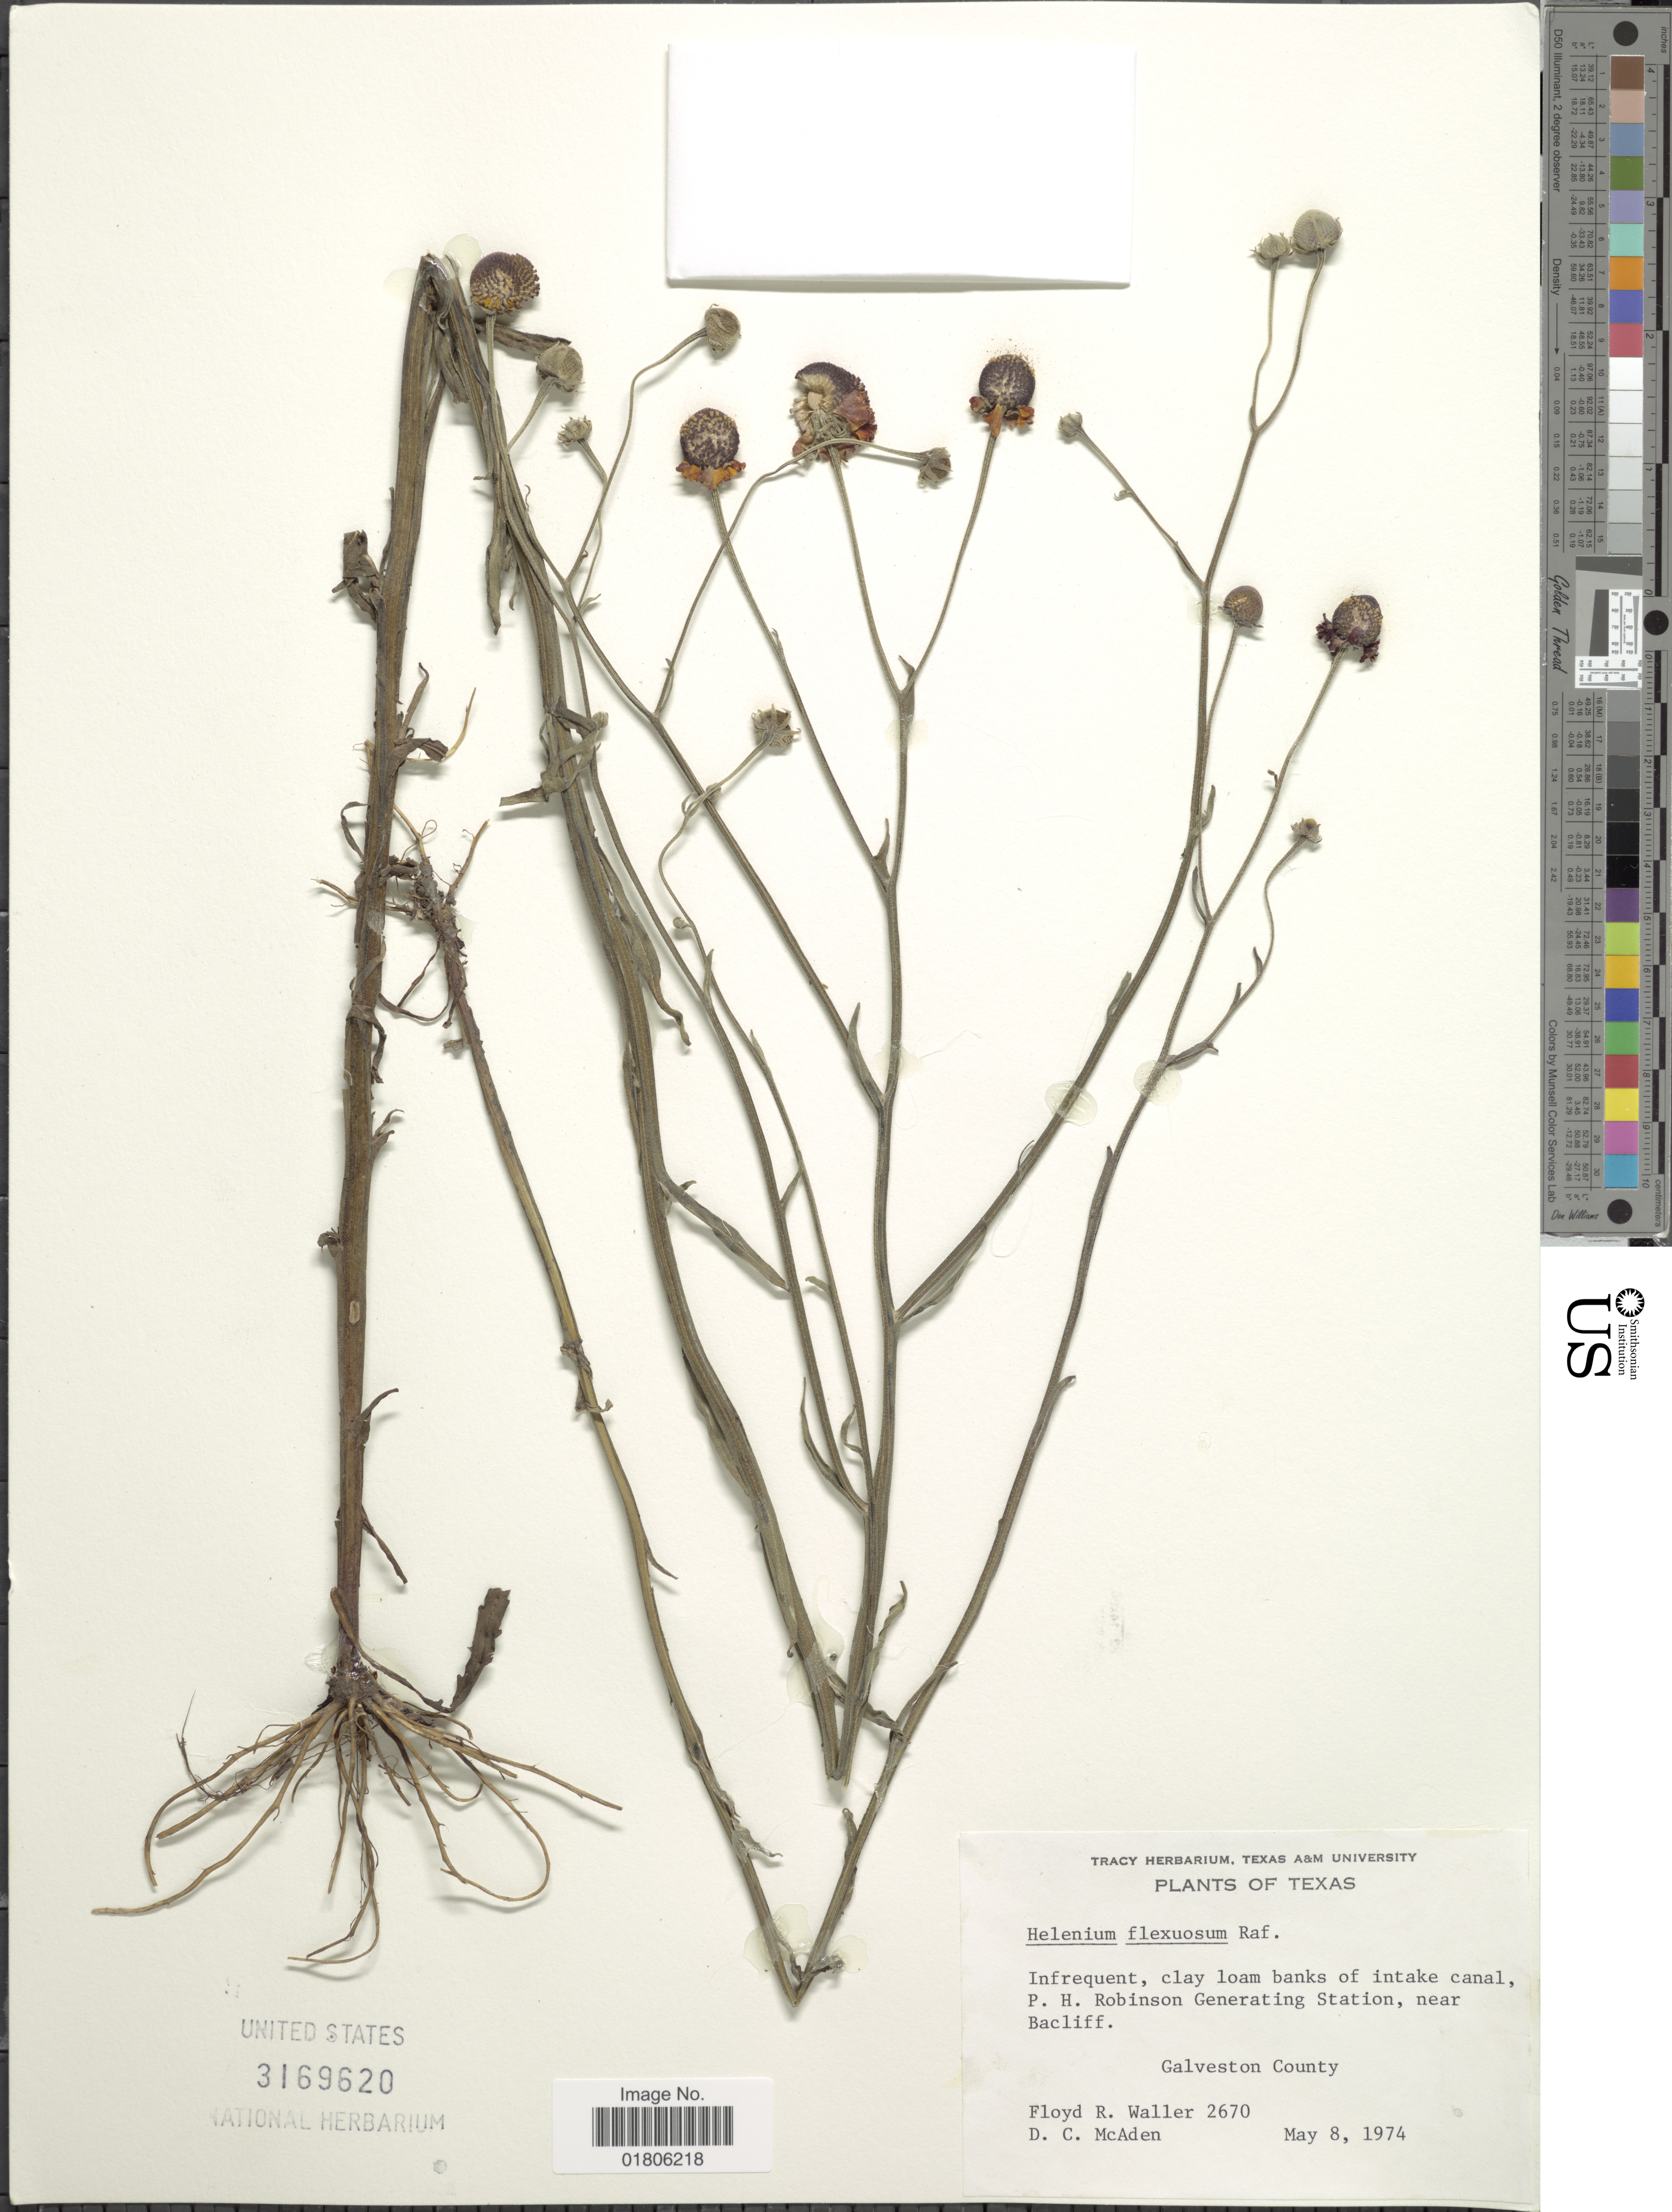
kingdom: Plantae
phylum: Tracheophyta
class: Magnoliopsida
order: Asterales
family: Asteraceae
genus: Helenium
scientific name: Helenium flexuosum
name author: Raf.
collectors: F. R. Waller & D. McAden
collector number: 2670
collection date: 1974-05-08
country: United States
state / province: Texas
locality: Galveston County. intake canal, P. H. Robinson Generating Station, near Bacliff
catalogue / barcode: US 3169620